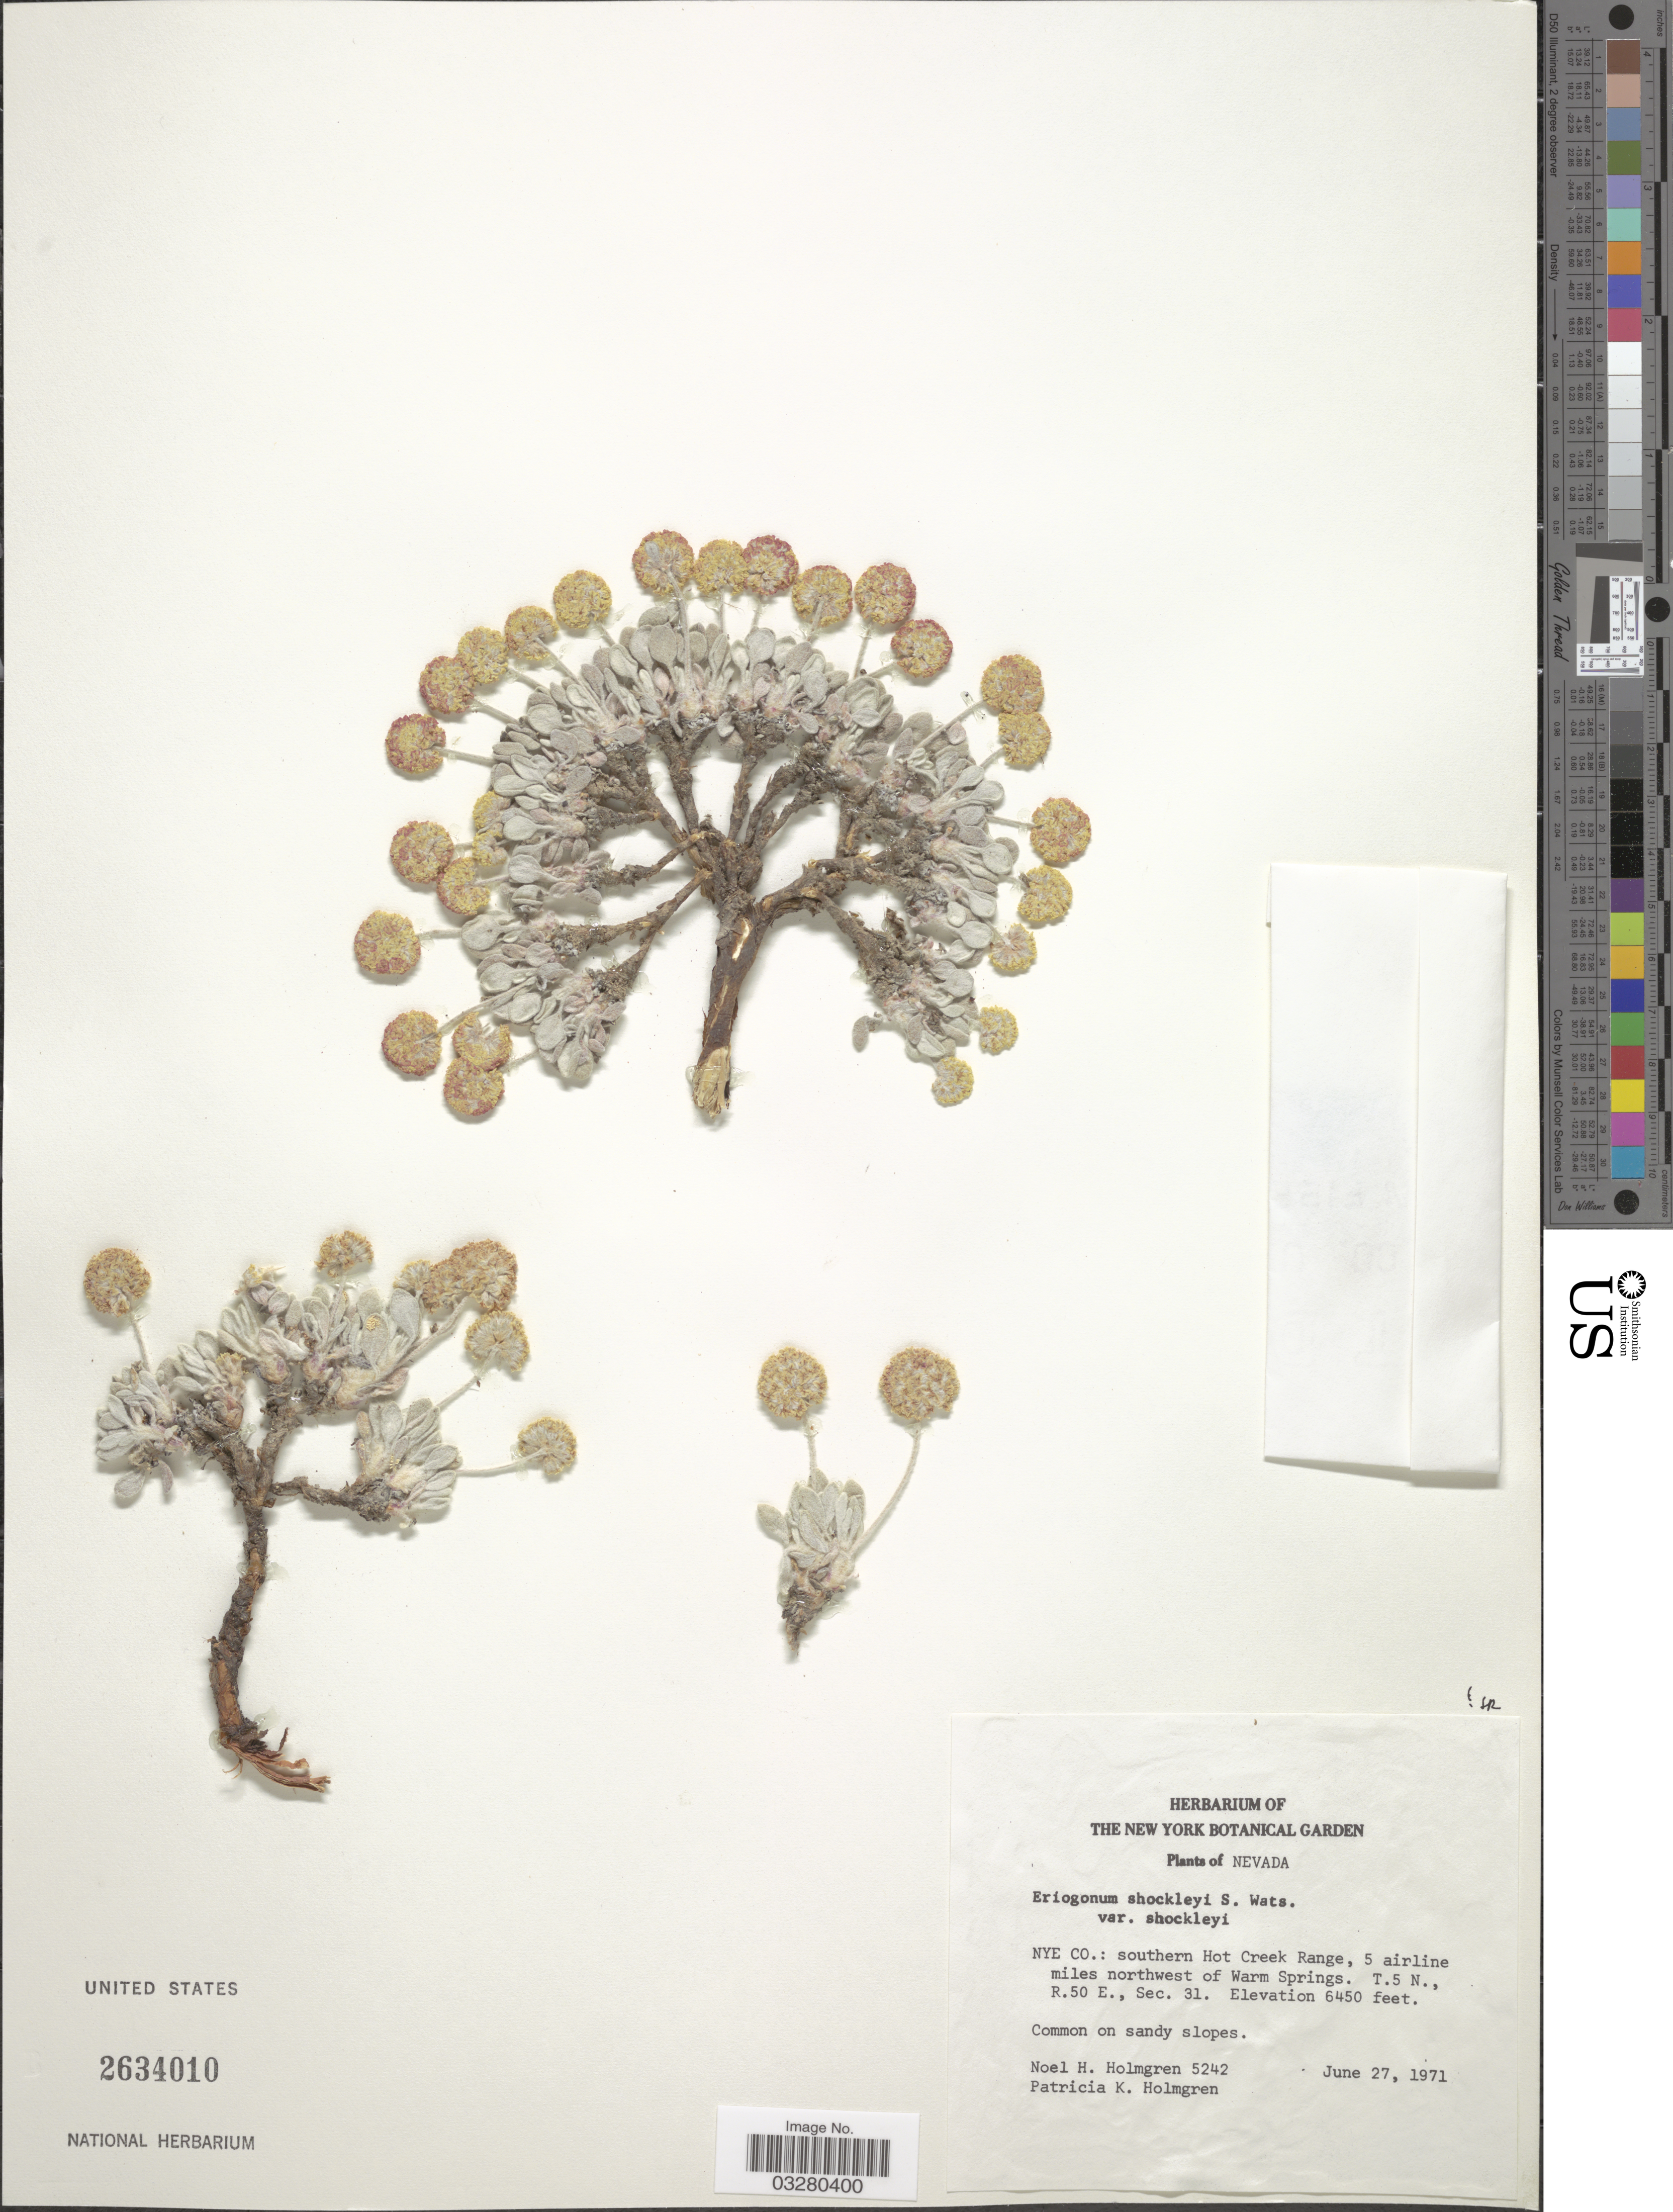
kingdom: Plantae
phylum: Tracheophyta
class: Magnoliopsida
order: Caryophyllales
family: Polygonaceae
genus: Eriogonum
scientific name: Eriogonum shockleyi var. shockleyi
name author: S. Watson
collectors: N. H. Holmgren & P. K. Holmgren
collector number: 5242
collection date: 1971-06-27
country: United States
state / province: Nevada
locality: Nye Co.: southern Hot Creek Range, 5 airline miles northwest of Warm Springs. T.5 N., R.50 E., Sec. 31.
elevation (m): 1966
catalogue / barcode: US 2634010